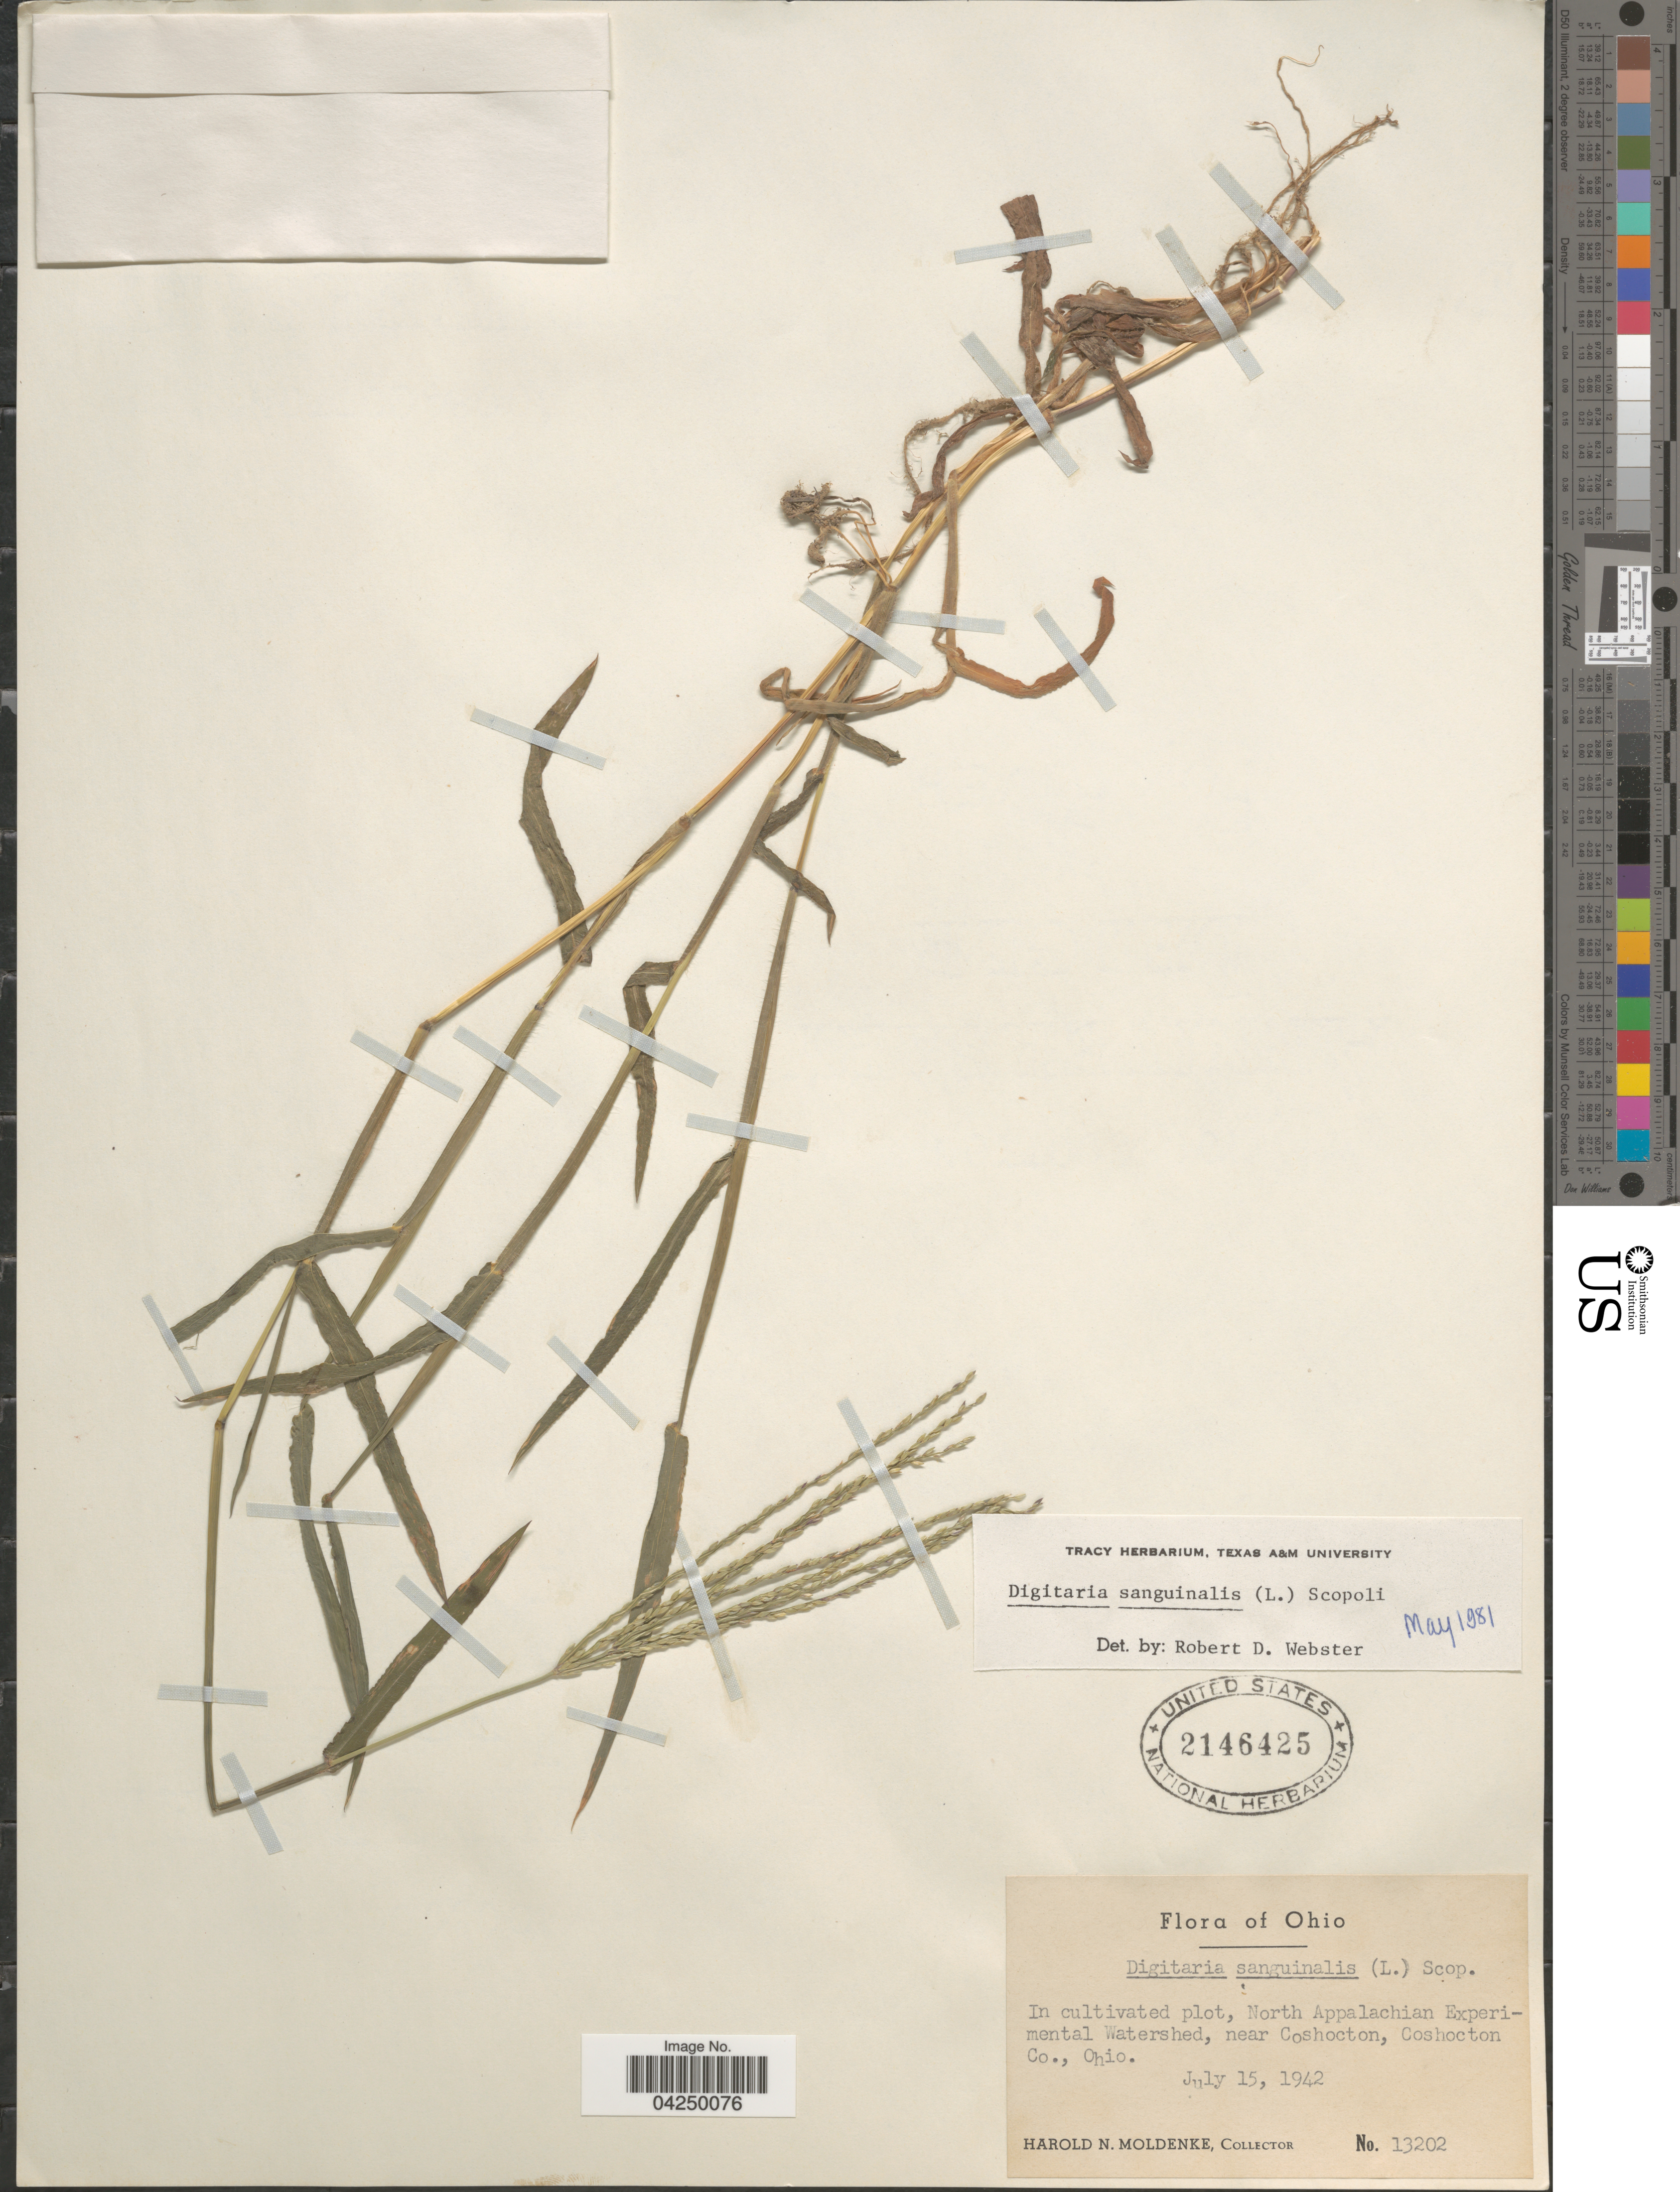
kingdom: Plantae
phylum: Tracheophyta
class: Liliopsida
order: Poales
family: Poaceae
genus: Digitaria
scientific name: Digitaria sanguinalis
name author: (L.) Scop.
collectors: H. N. Moldenke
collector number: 13202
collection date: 1942-07-15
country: United States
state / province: Ohio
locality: In cultivated plot, North Appalachian Experimental Watershed, near Coshocton, Coshocton Co.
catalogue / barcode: US 2146425